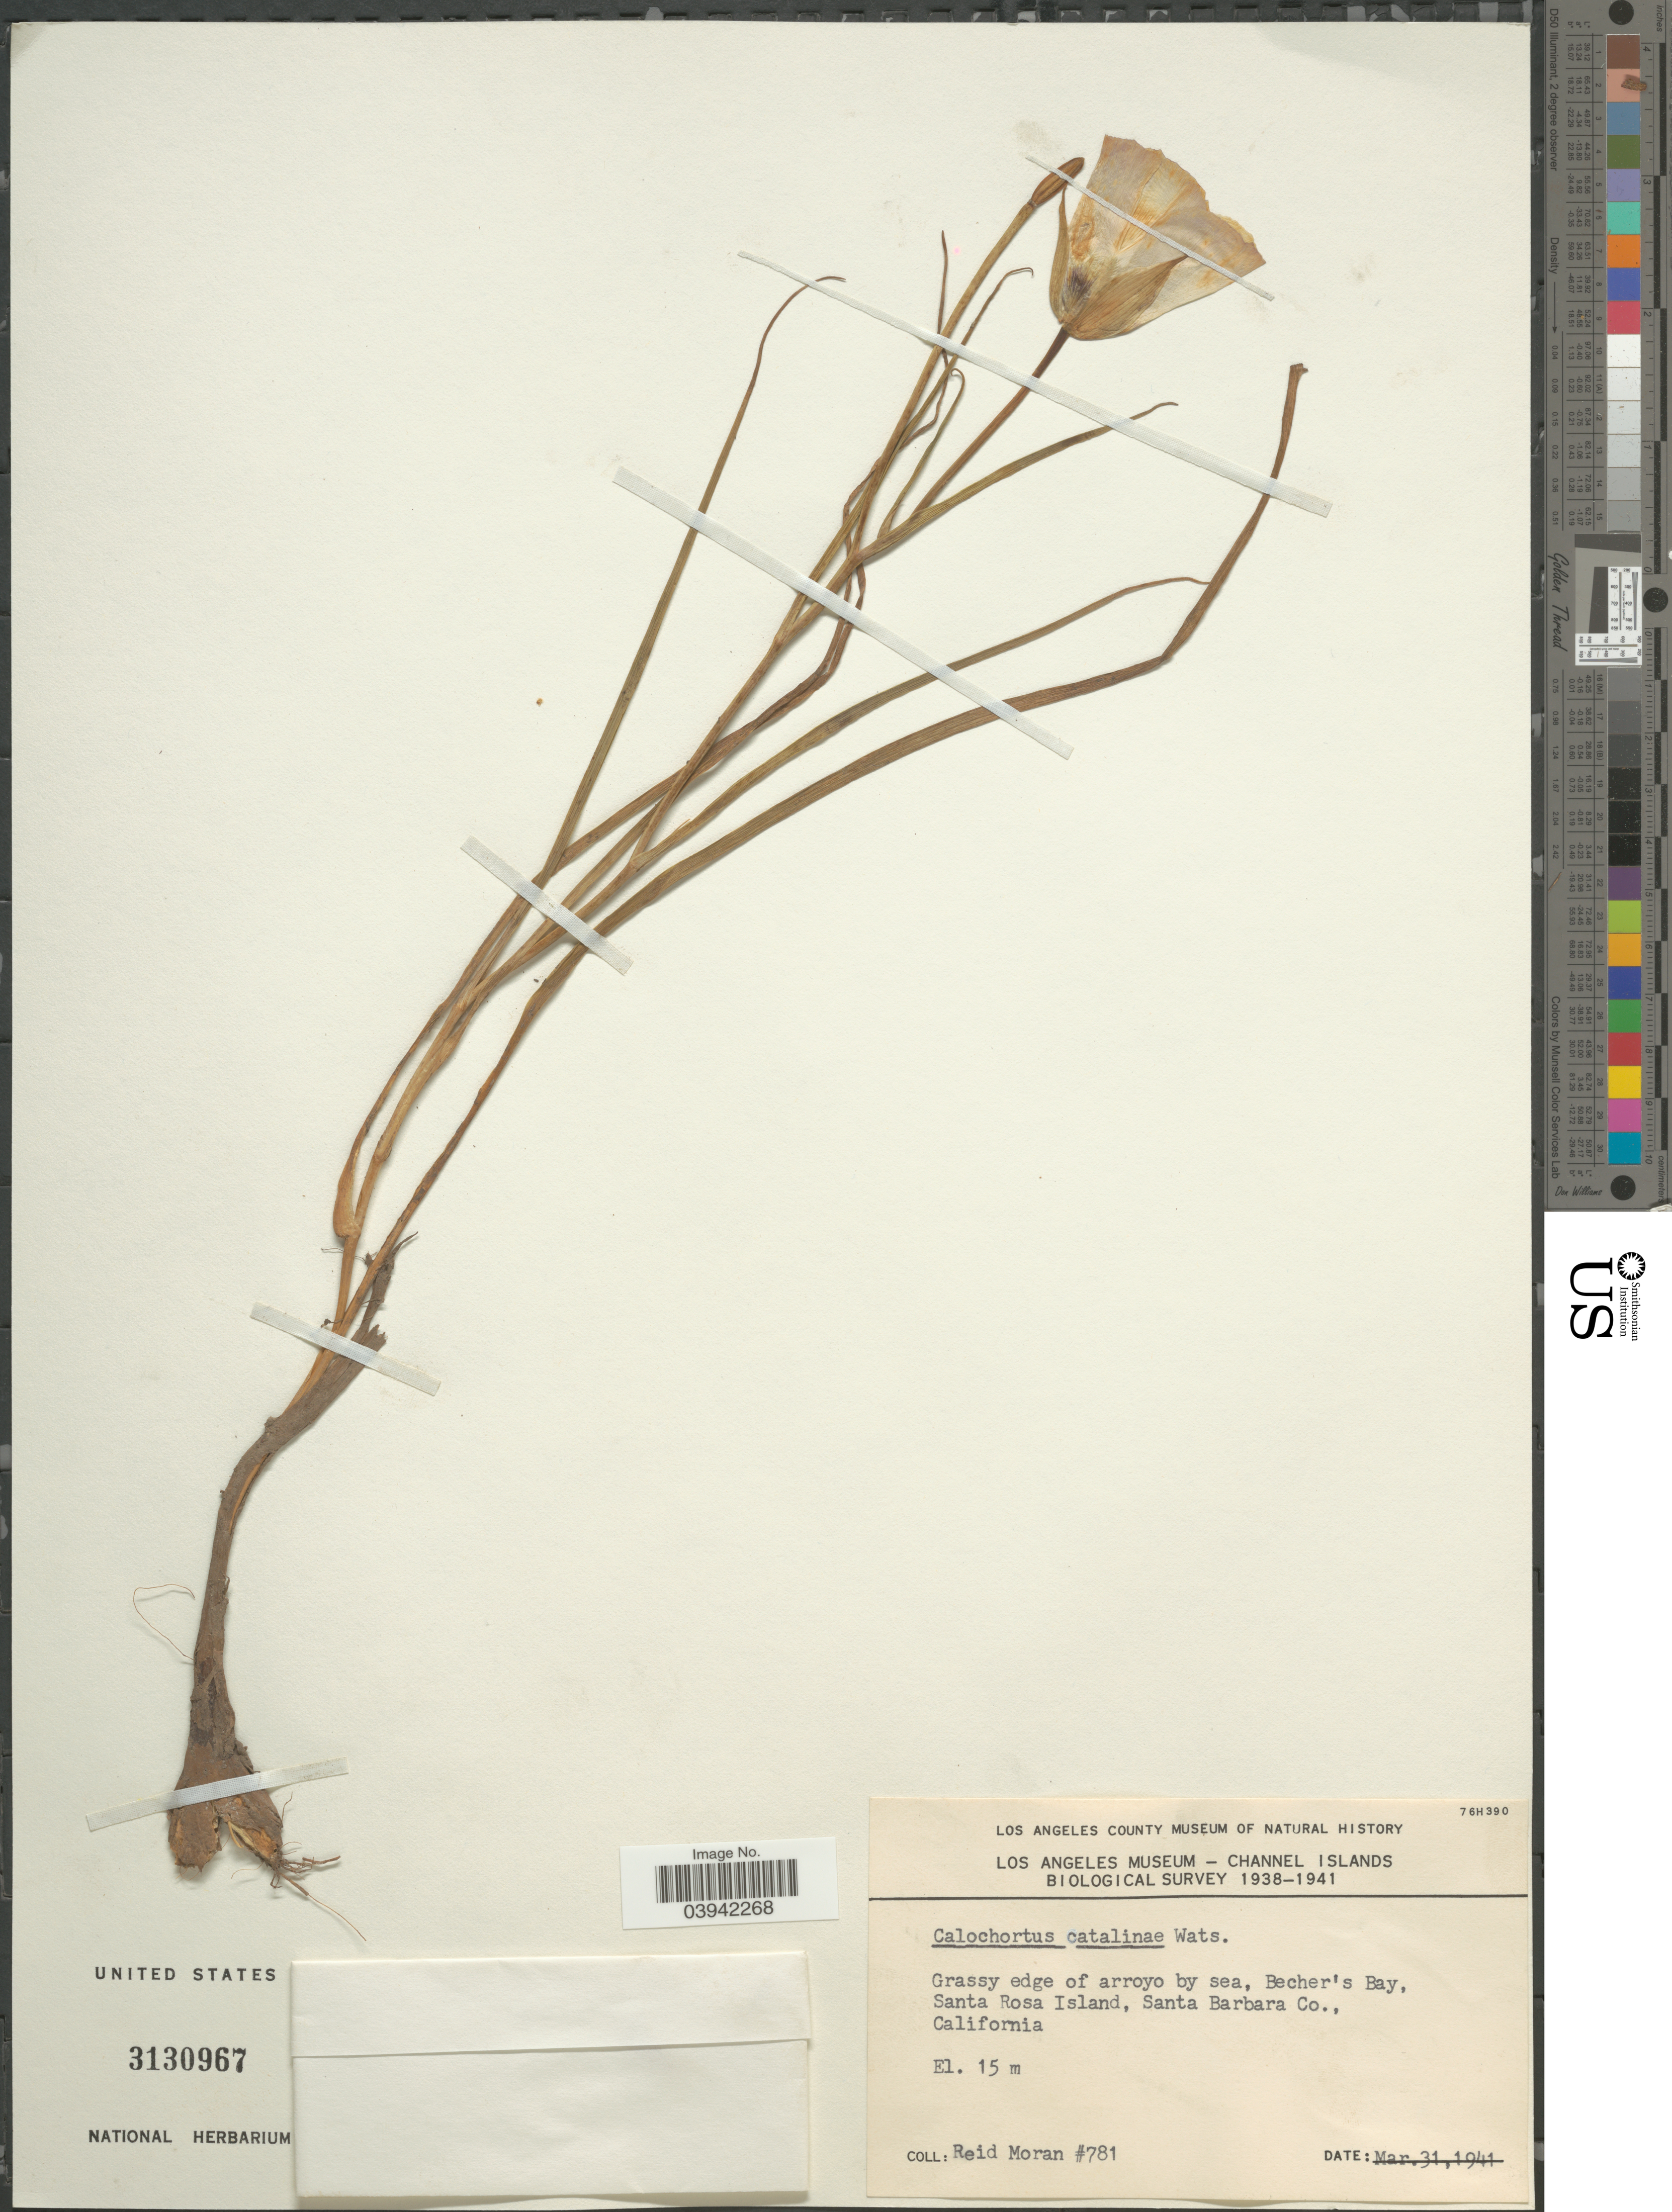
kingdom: Plantae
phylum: Tracheophyta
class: Liliopsida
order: Liliales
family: Liliaceae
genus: Calochortus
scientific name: Calochortus catalinae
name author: S. Watson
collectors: R. Moran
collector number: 781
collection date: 1938/1941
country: United States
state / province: California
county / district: Santa Barbara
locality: Grassy edge of arroyo by sea, Becher's Bay, Santa Rosa Island, Santa Barbara Co.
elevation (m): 15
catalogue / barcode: US 3130967